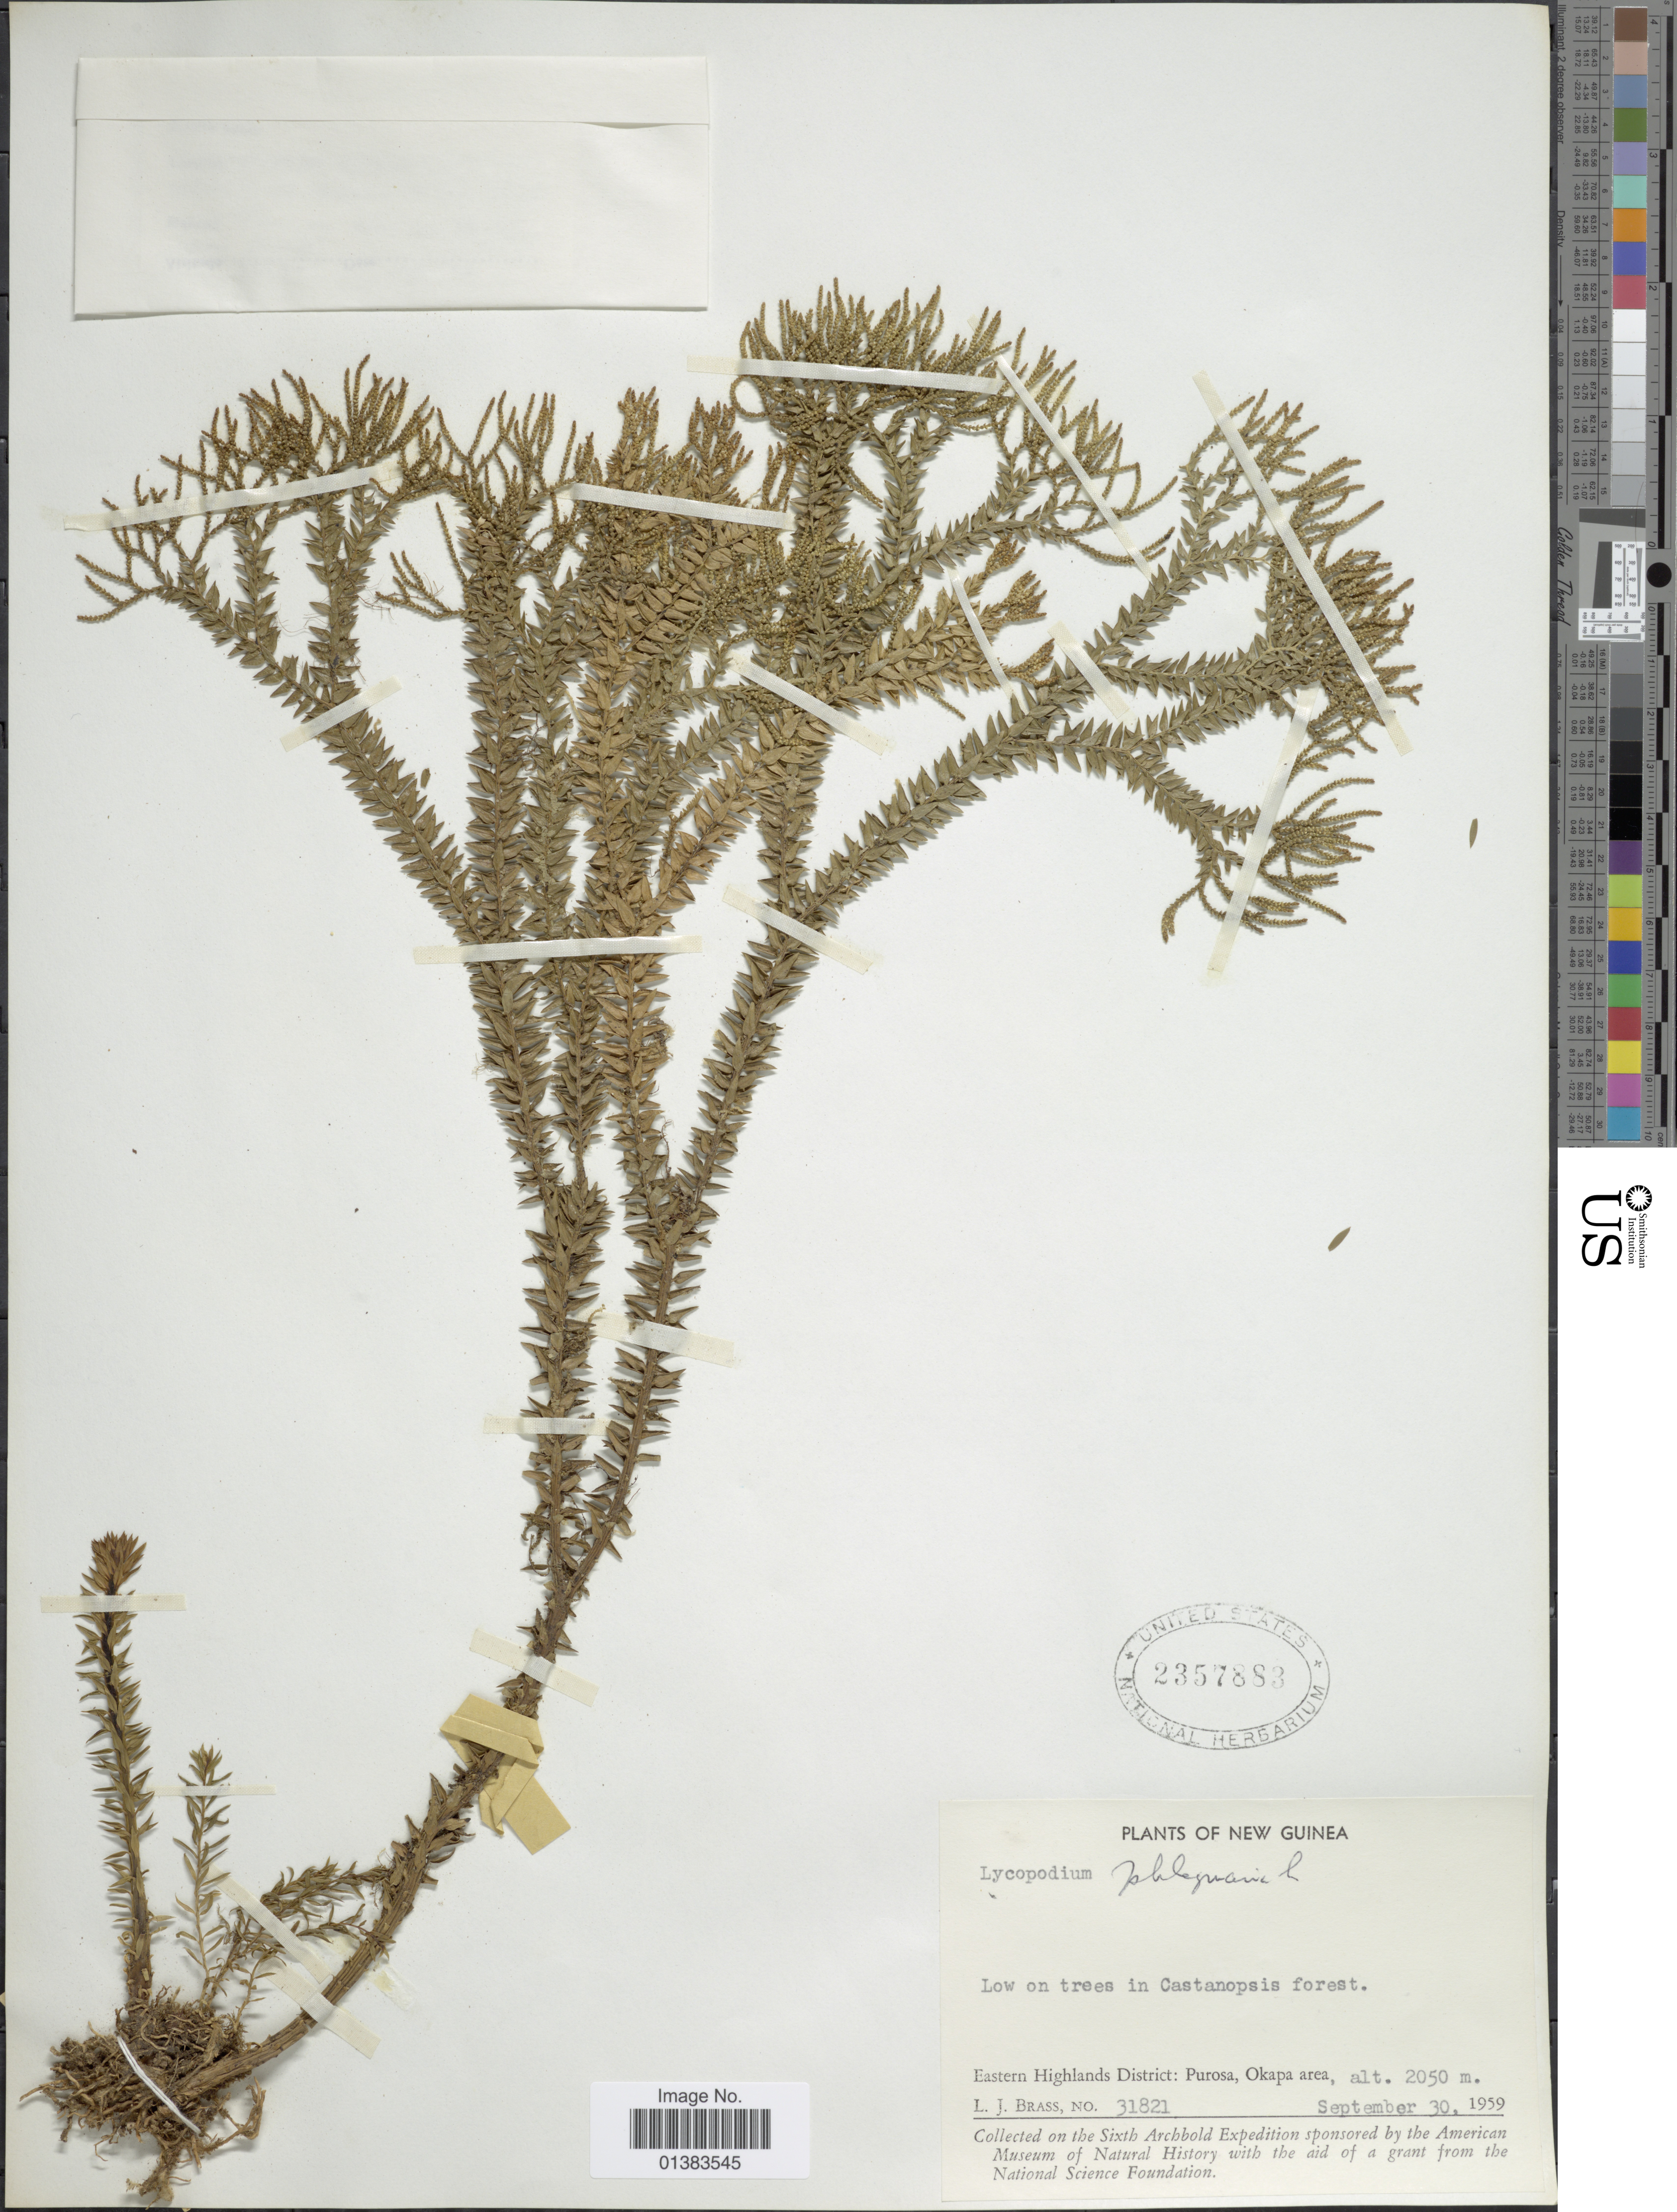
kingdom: Plantae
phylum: Tracheophyta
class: Lycopodiopsida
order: Lycopodiales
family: Lycopodiaceae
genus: Phlegmariurus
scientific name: Phlegmariurus ledermannii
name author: (Herter) A. R. Field & Bostock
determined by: Field, A. R.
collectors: L. J. Brass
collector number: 31821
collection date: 1959-09-30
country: Papua New Guinea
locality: New Guinea, Eastern Highlands District: Purosa, Okapa area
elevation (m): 2050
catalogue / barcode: US 2357883